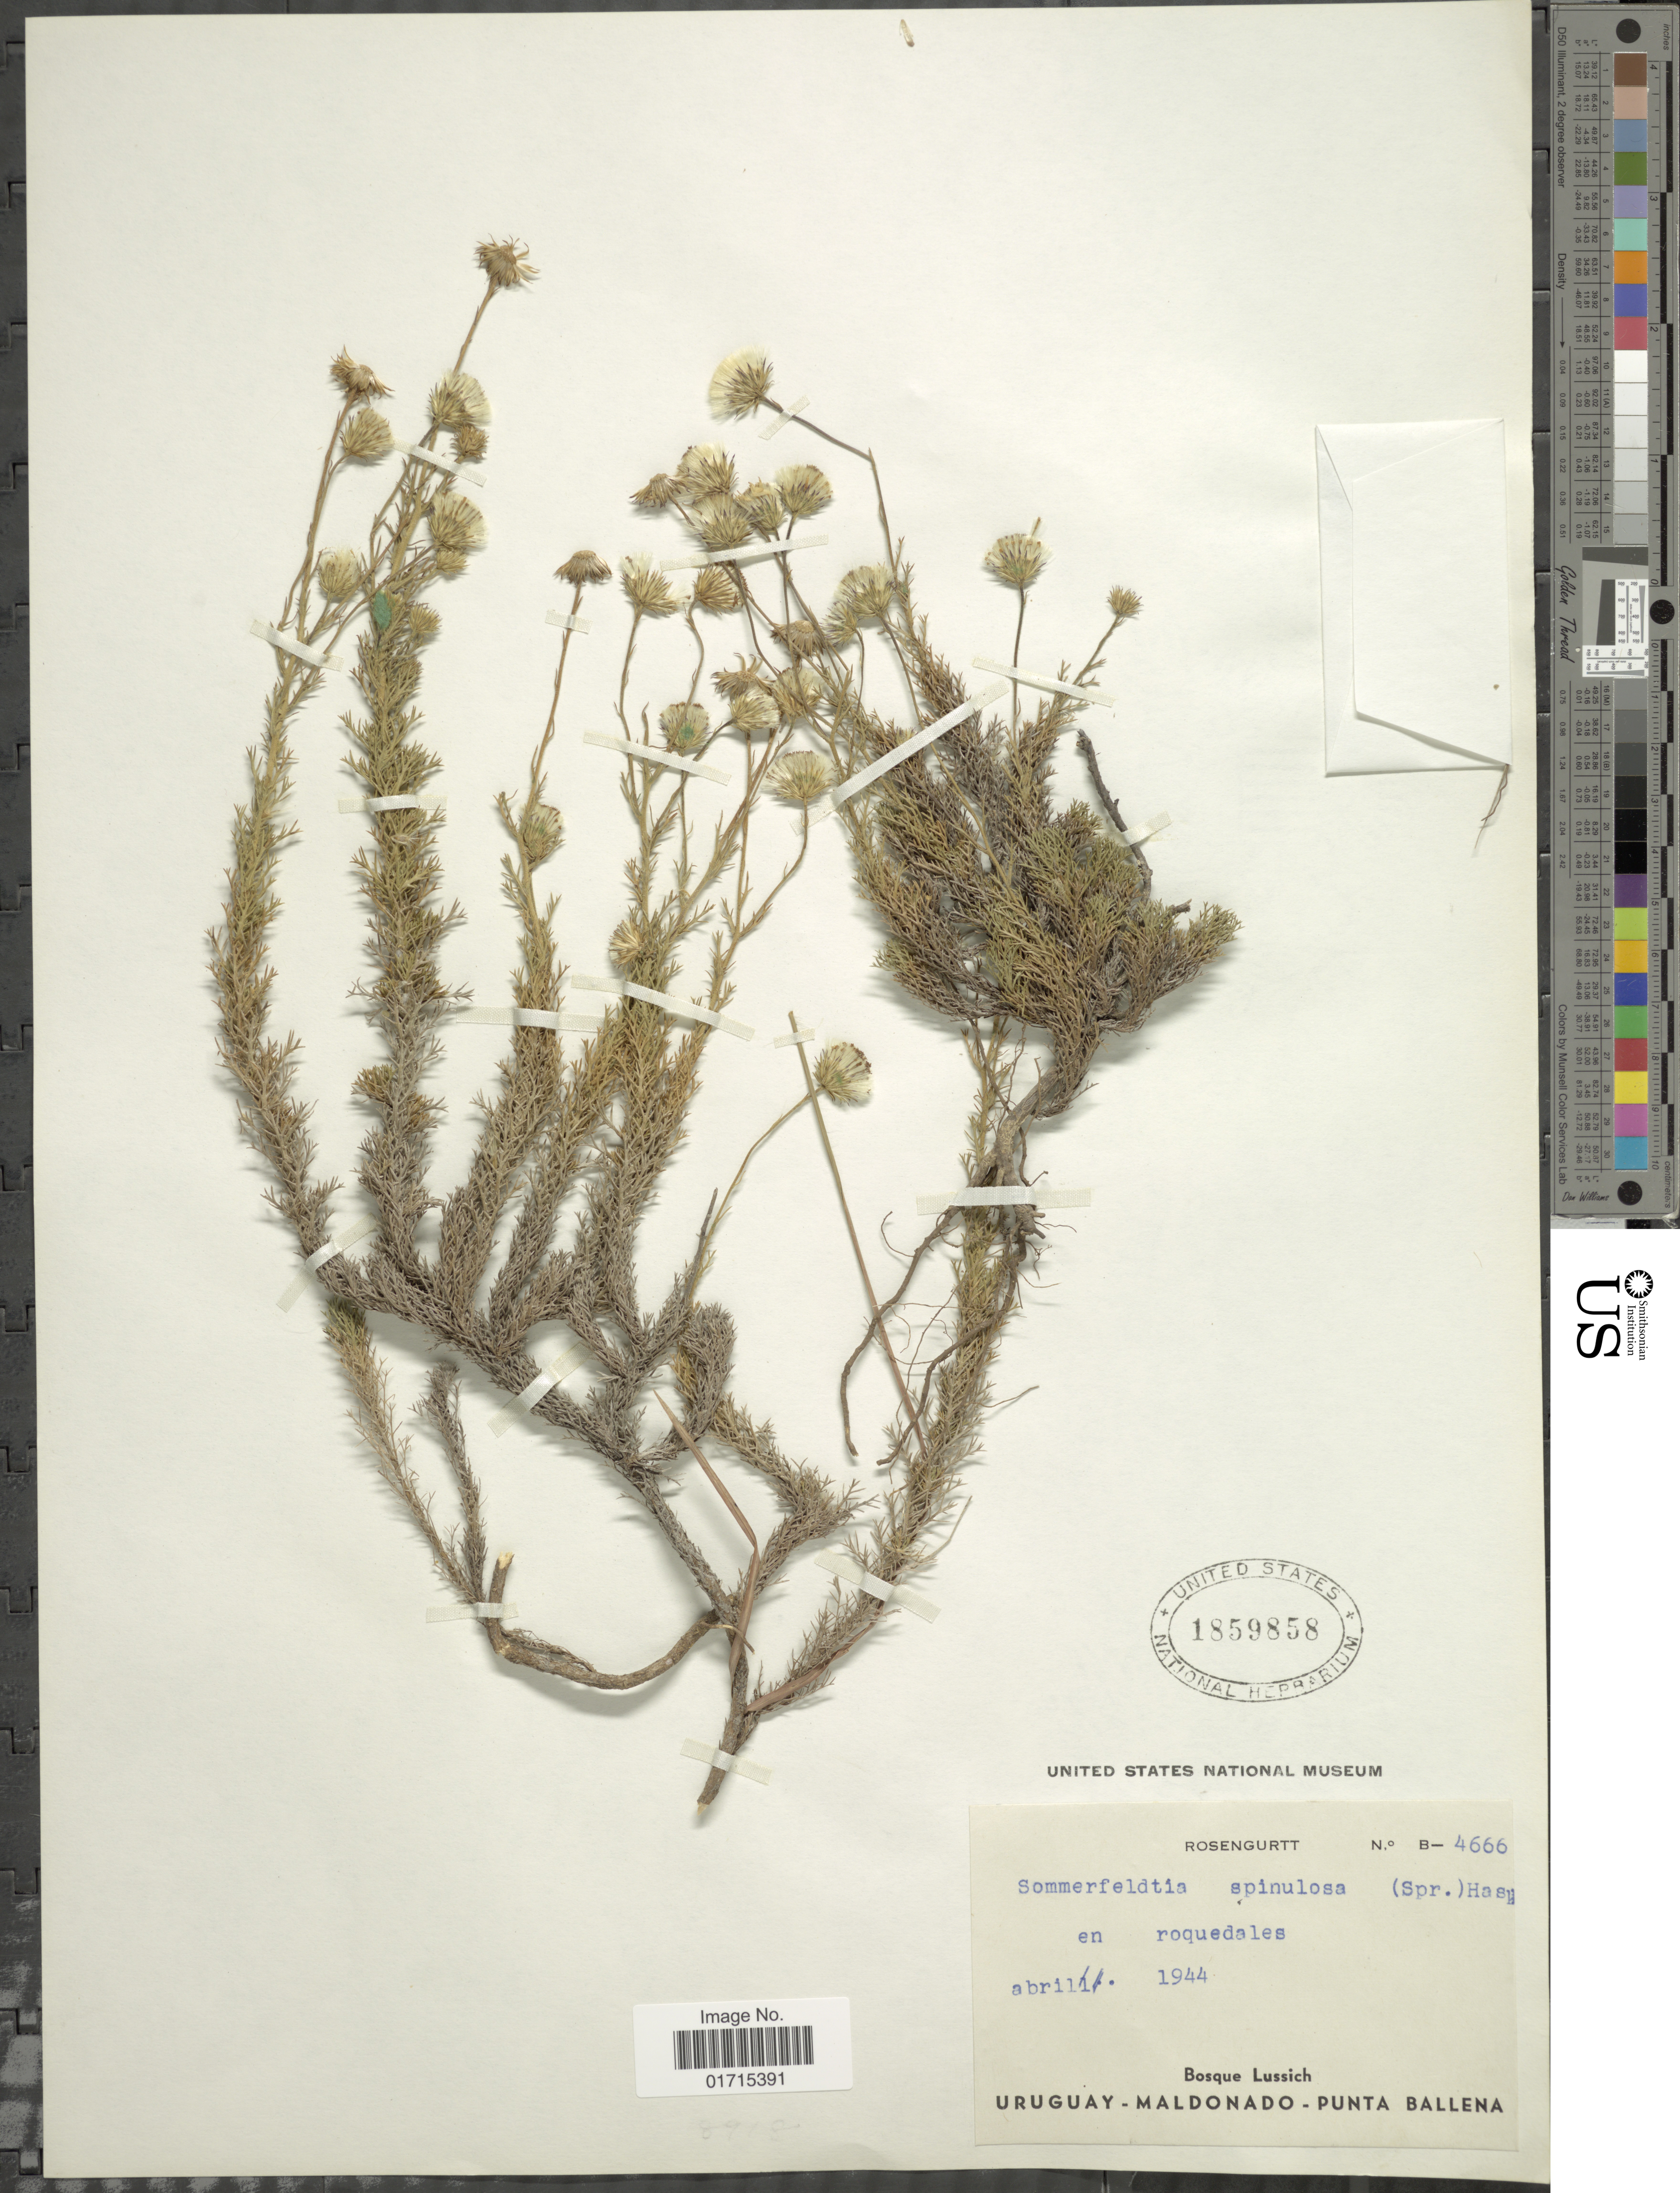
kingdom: Plantae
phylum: Tracheophyta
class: Magnoliopsida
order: Asterales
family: Asteraceae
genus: Sommerfeltia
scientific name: Sommerfeltia spinulosa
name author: (Spreng.) Less.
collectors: Rosengurtt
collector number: B-4666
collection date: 1944-04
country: Uruguay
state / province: Maldonado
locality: Uruguay - Maldonado-Punta Ballena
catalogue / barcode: US 1859858